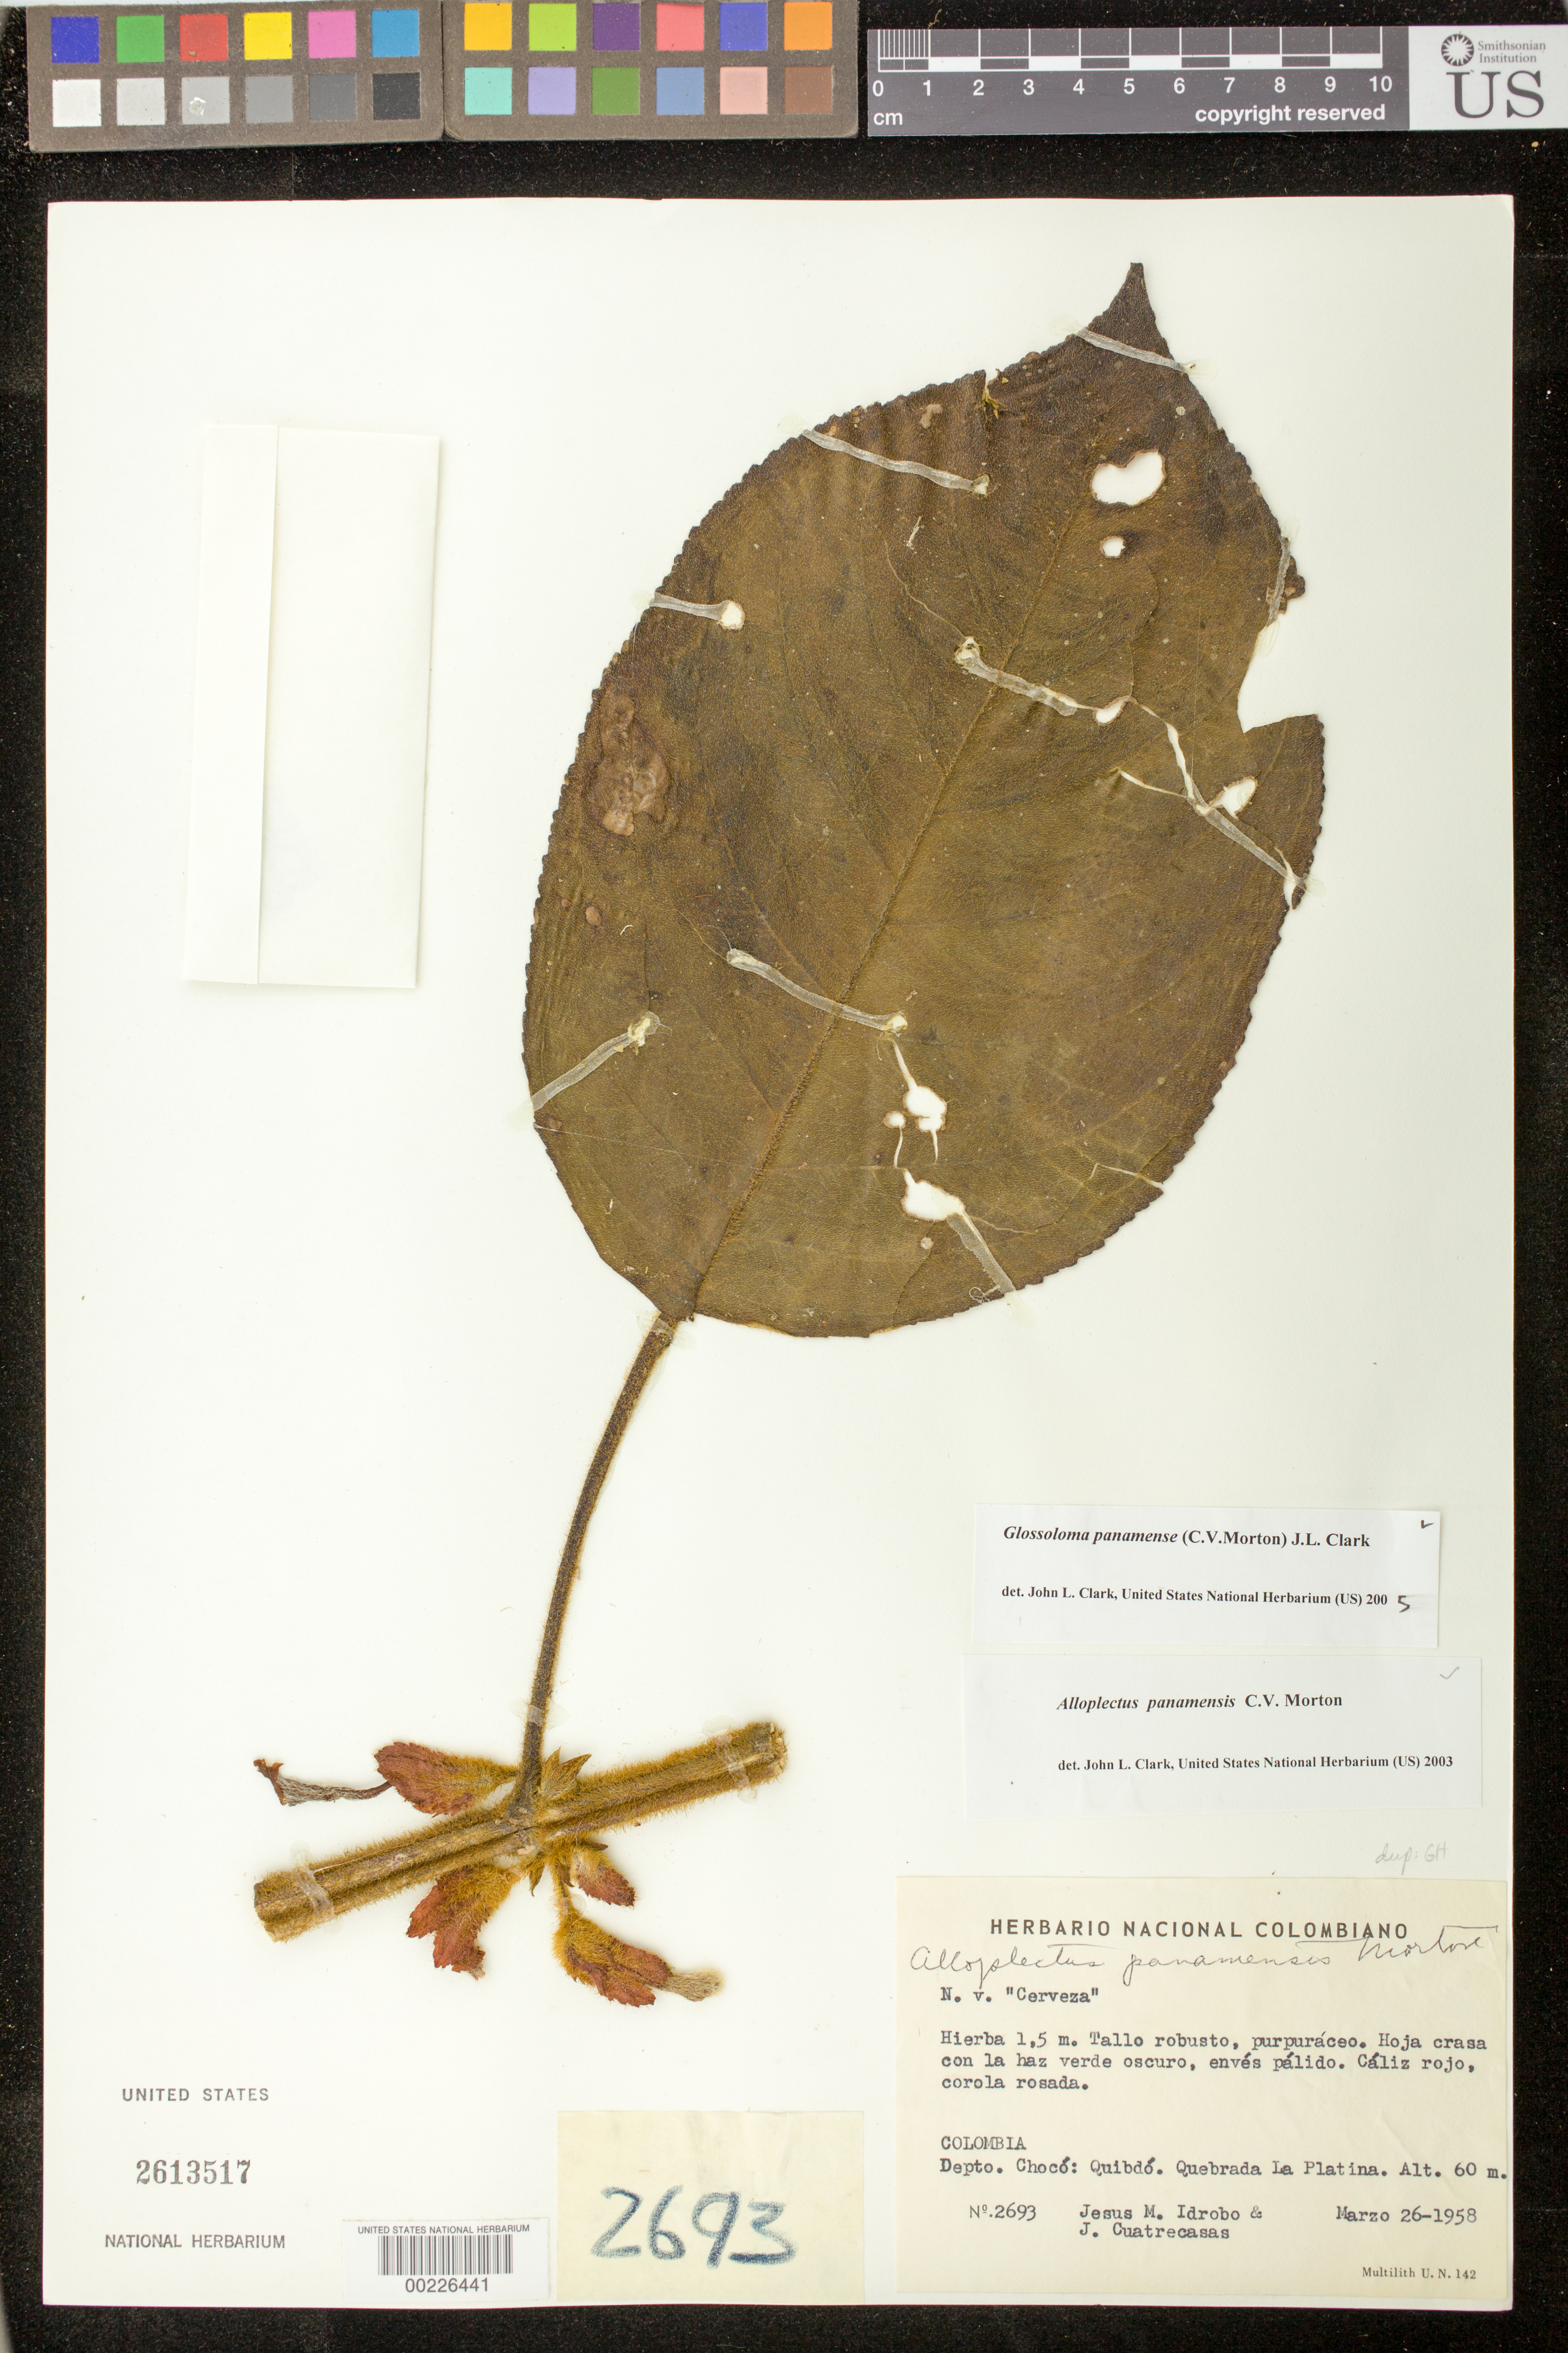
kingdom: Plantae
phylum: Tracheophyta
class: Magnoliopsida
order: Lamiales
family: Gesneriaceae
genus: Glossoloma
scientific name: Glossoloma panamense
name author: (C.V. Morton) J.L. Clark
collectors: J. M. Idrobo & J. Cuatrecasas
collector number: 2693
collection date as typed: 26 Mar 1958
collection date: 1958-03-26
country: Colombia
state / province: Chocó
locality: Quibdó, Quebrada La Platina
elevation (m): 60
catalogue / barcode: US 2613517